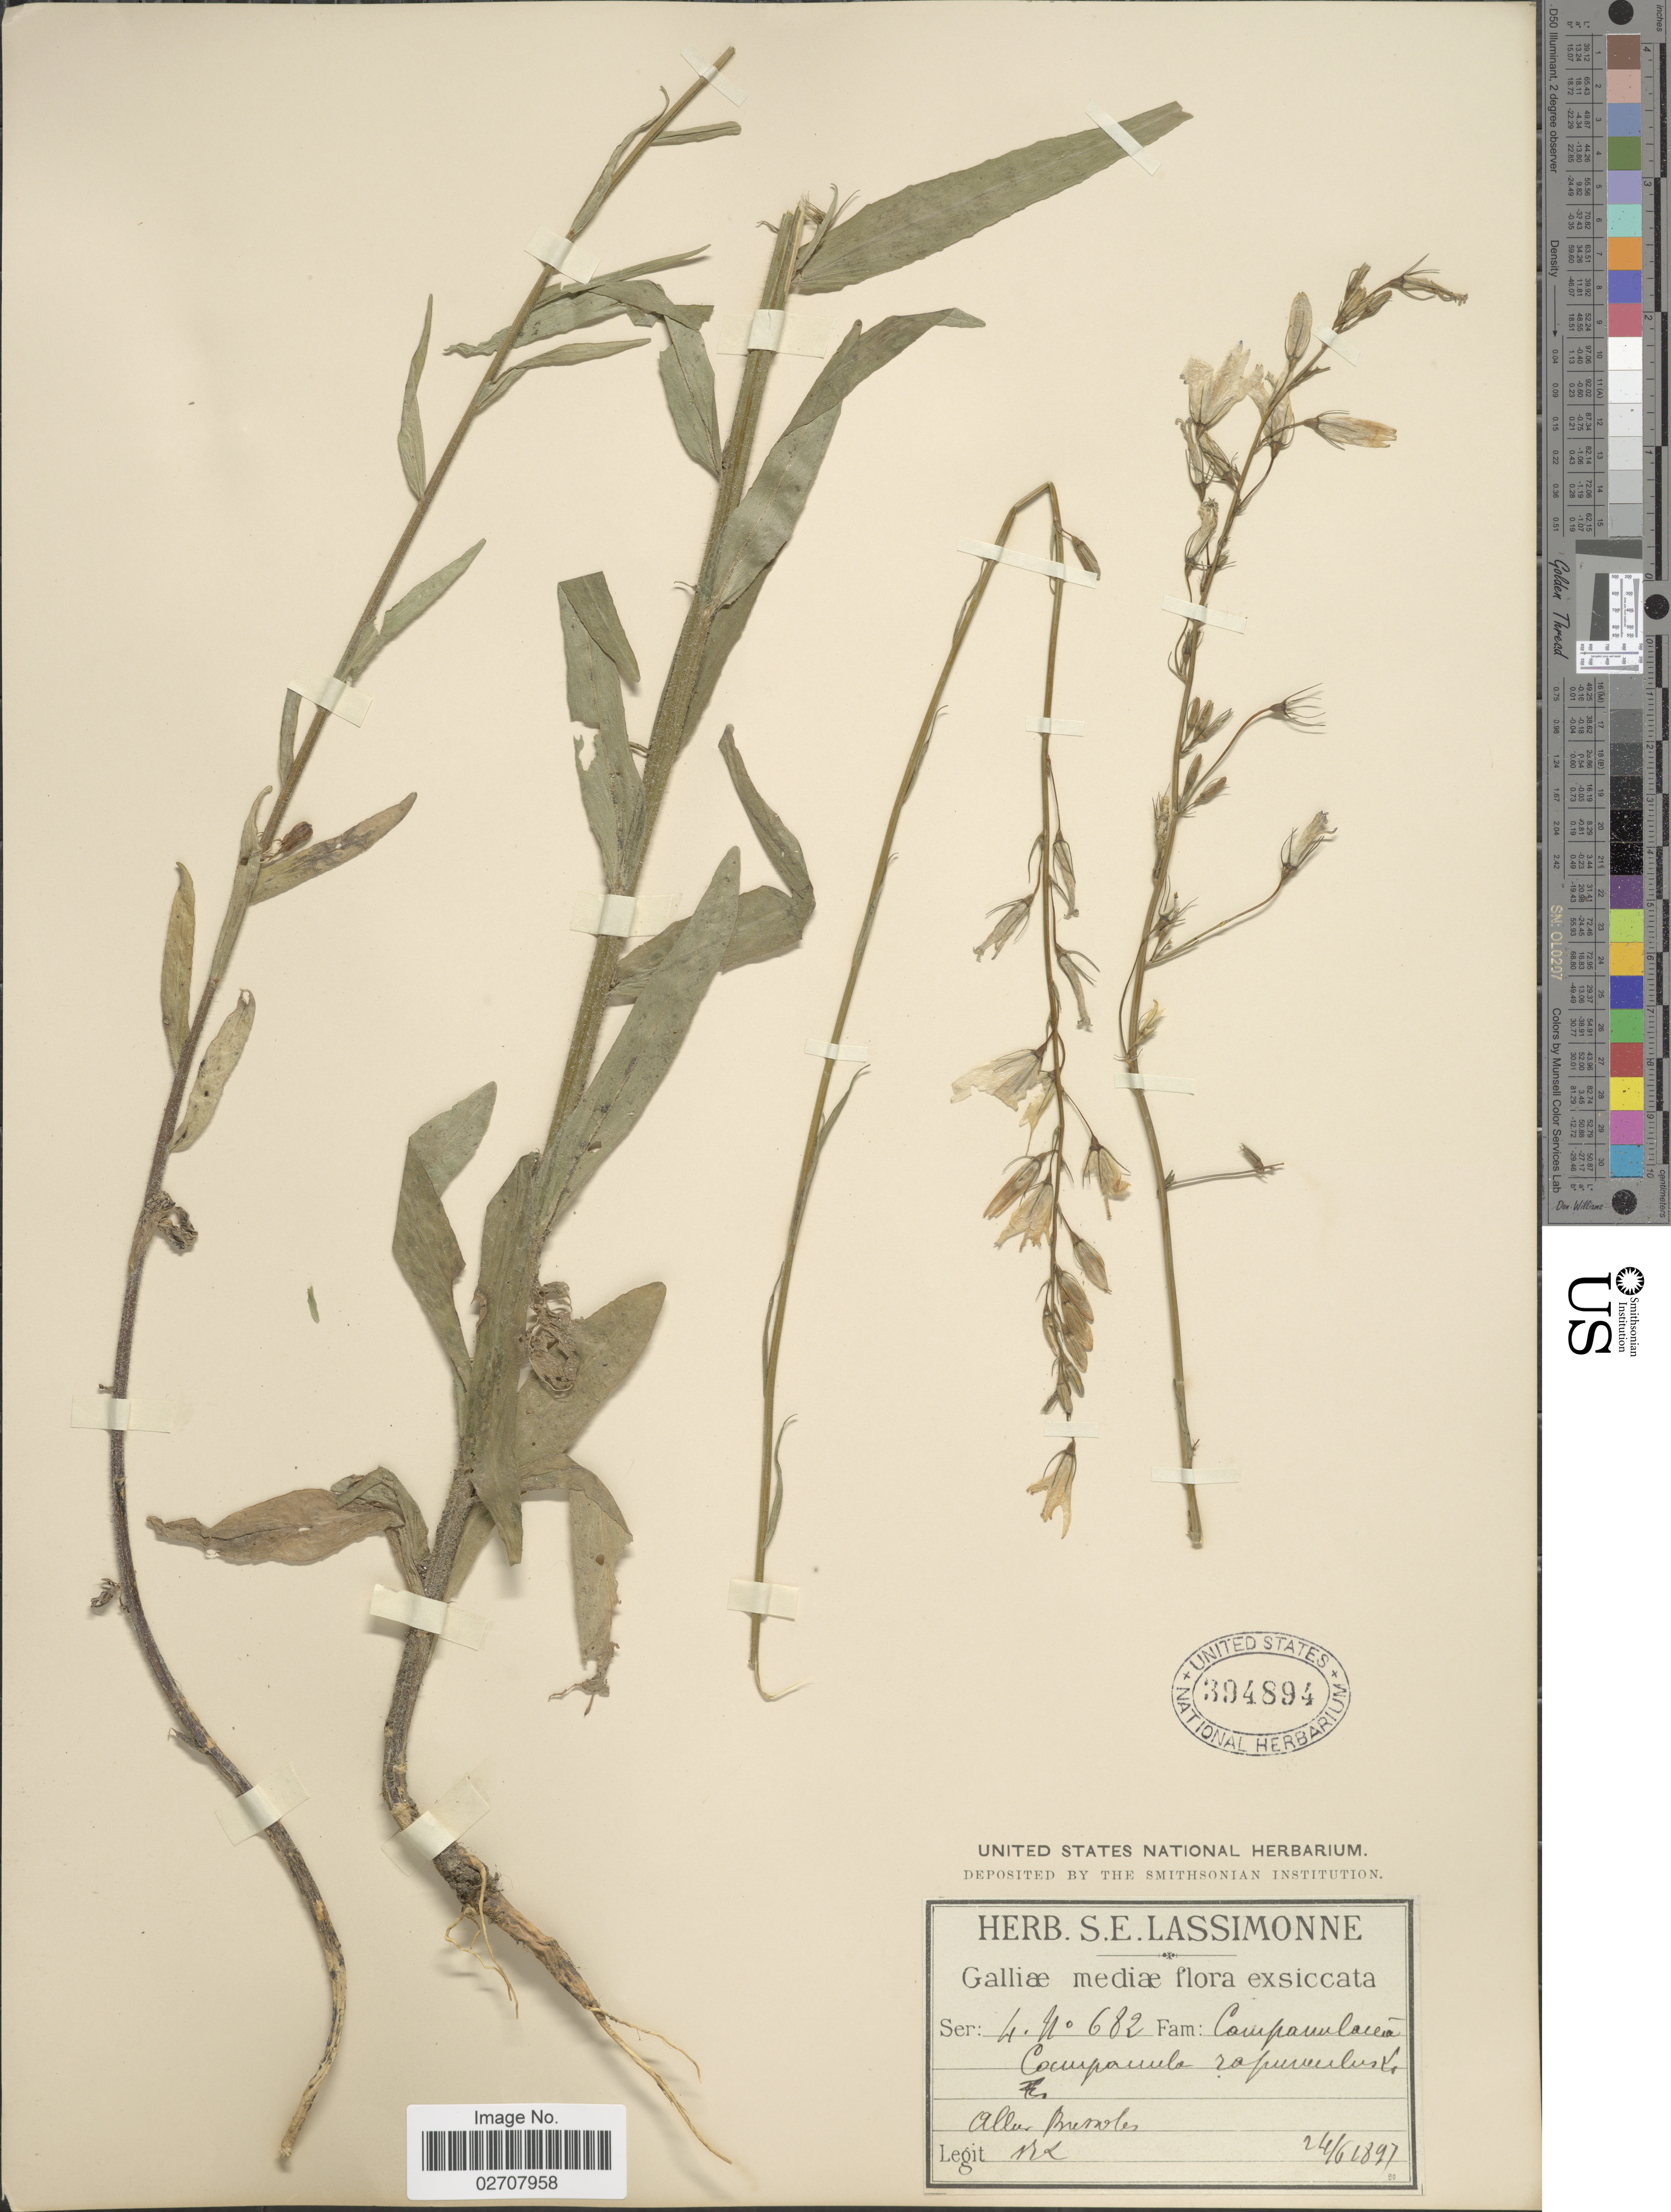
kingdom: Plantae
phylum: Tracheophyta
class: Magnoliopsida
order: Asterales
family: Campanulaceae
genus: Campanula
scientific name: Campanula rapunculus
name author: L.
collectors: S. Lassimonne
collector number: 682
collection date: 1897-06-24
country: France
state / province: Auvergne-Rhône-Alpes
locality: Galliæ [France]. Allier - Bressoles [Bressolles].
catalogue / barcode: US 394894